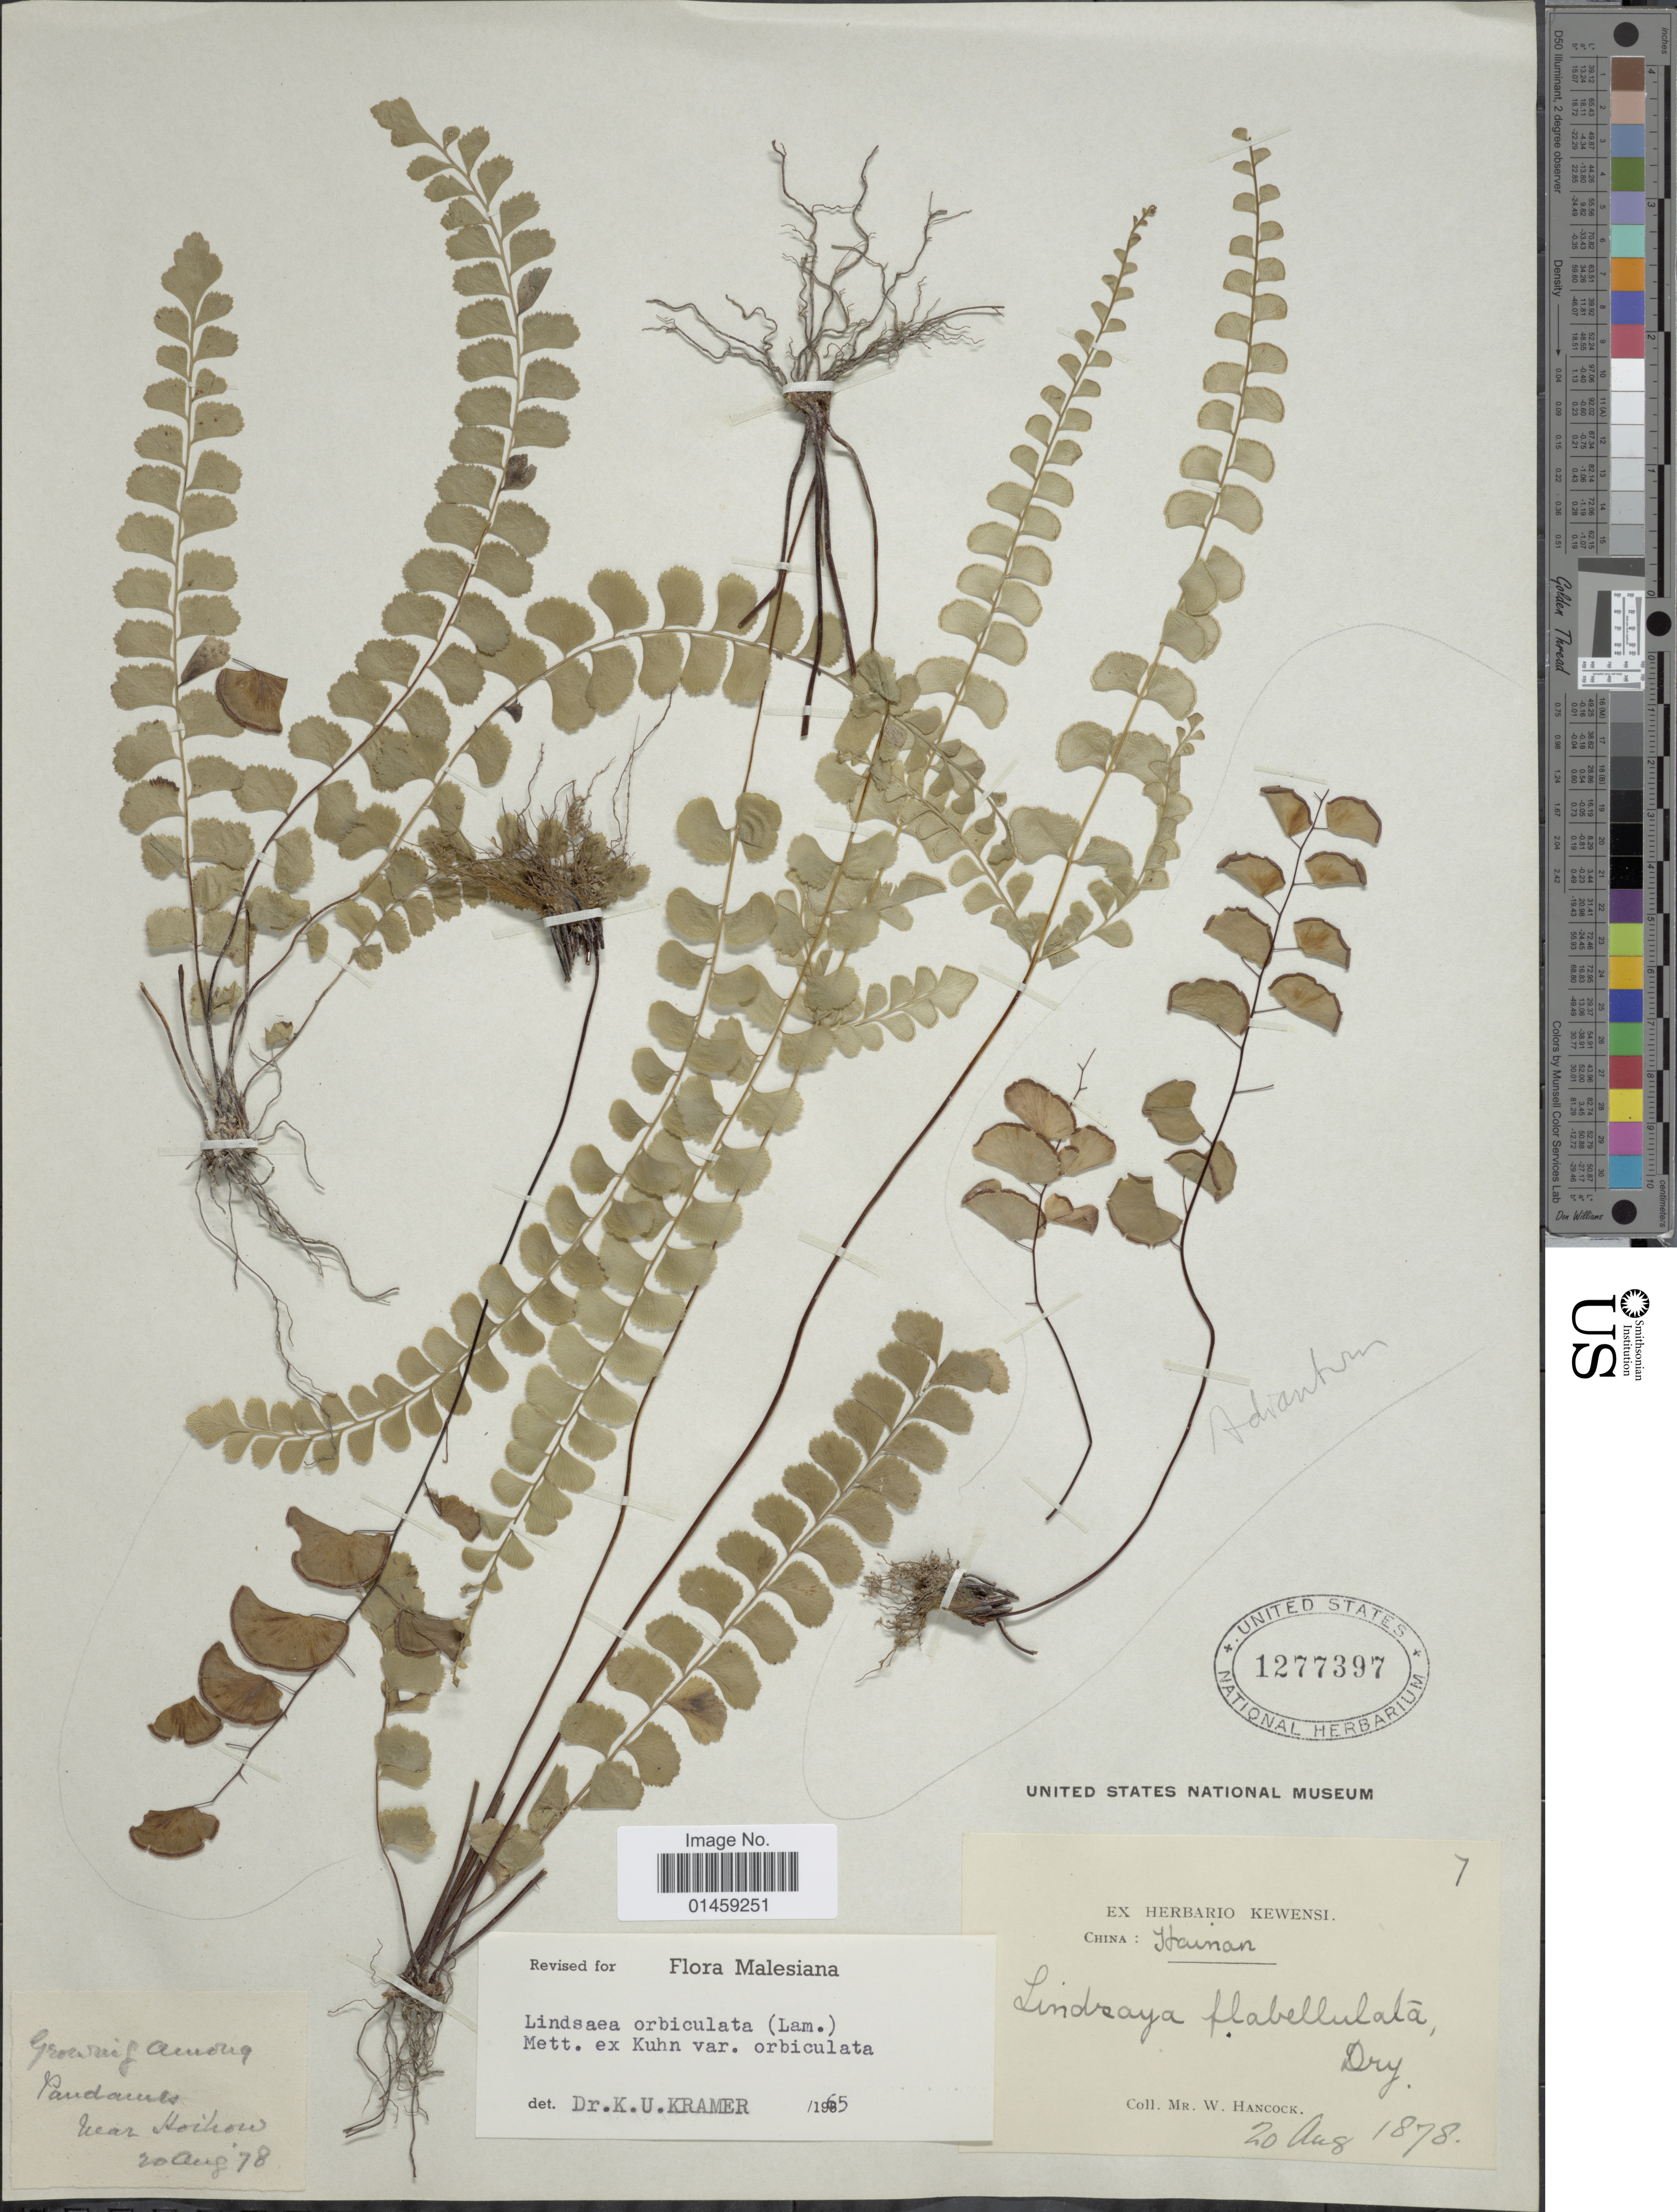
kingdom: Plantae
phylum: Tracheophyta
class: Polypodiopsida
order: Polypodiales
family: Lindsaeaceae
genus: Lindsaea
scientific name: Lindsaea orbiculata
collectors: W. Hancock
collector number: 7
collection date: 1878-08-20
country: China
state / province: Hainan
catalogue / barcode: US 1277397